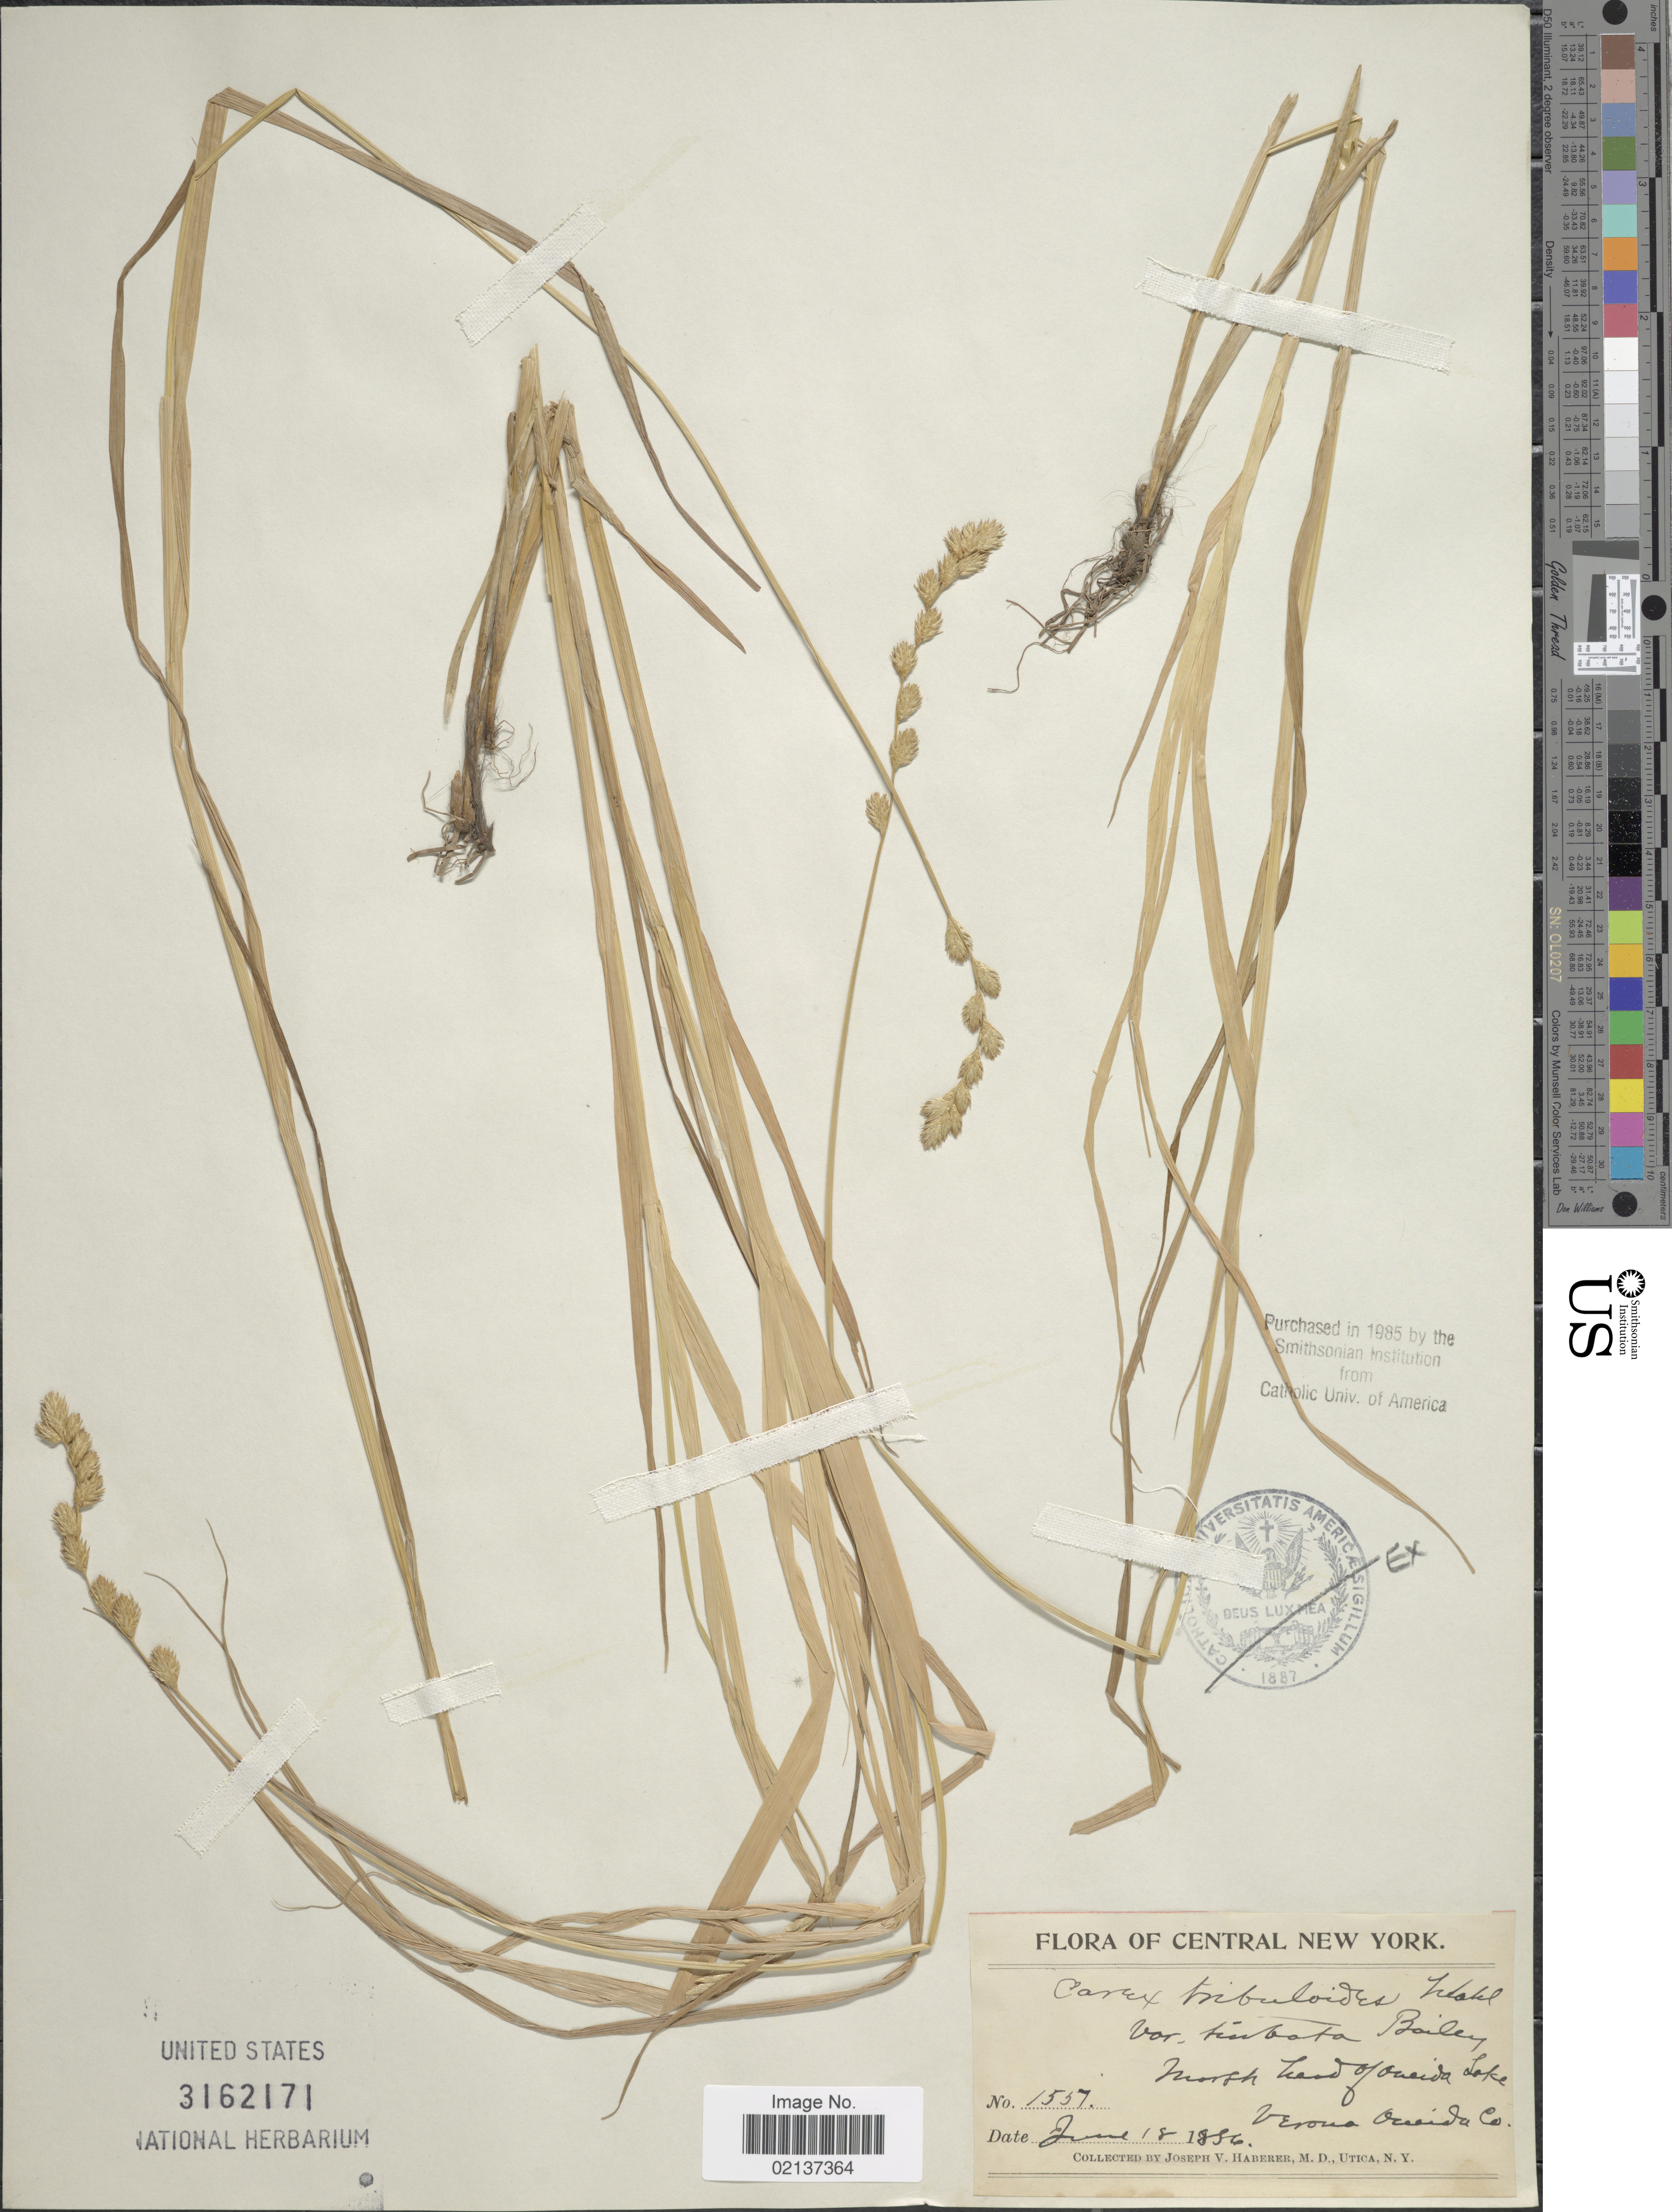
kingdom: Plantae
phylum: Tracheophyta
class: Liliopsida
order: Poales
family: Cyperaceae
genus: Carex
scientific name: Carex tribuloides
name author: Wahlenb.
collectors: J. V. Haberer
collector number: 1557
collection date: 1886-06-18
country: United States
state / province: New York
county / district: Oneida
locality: Central New York, head of Oneida Lake, Verona Oneida Co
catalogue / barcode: US 3162171